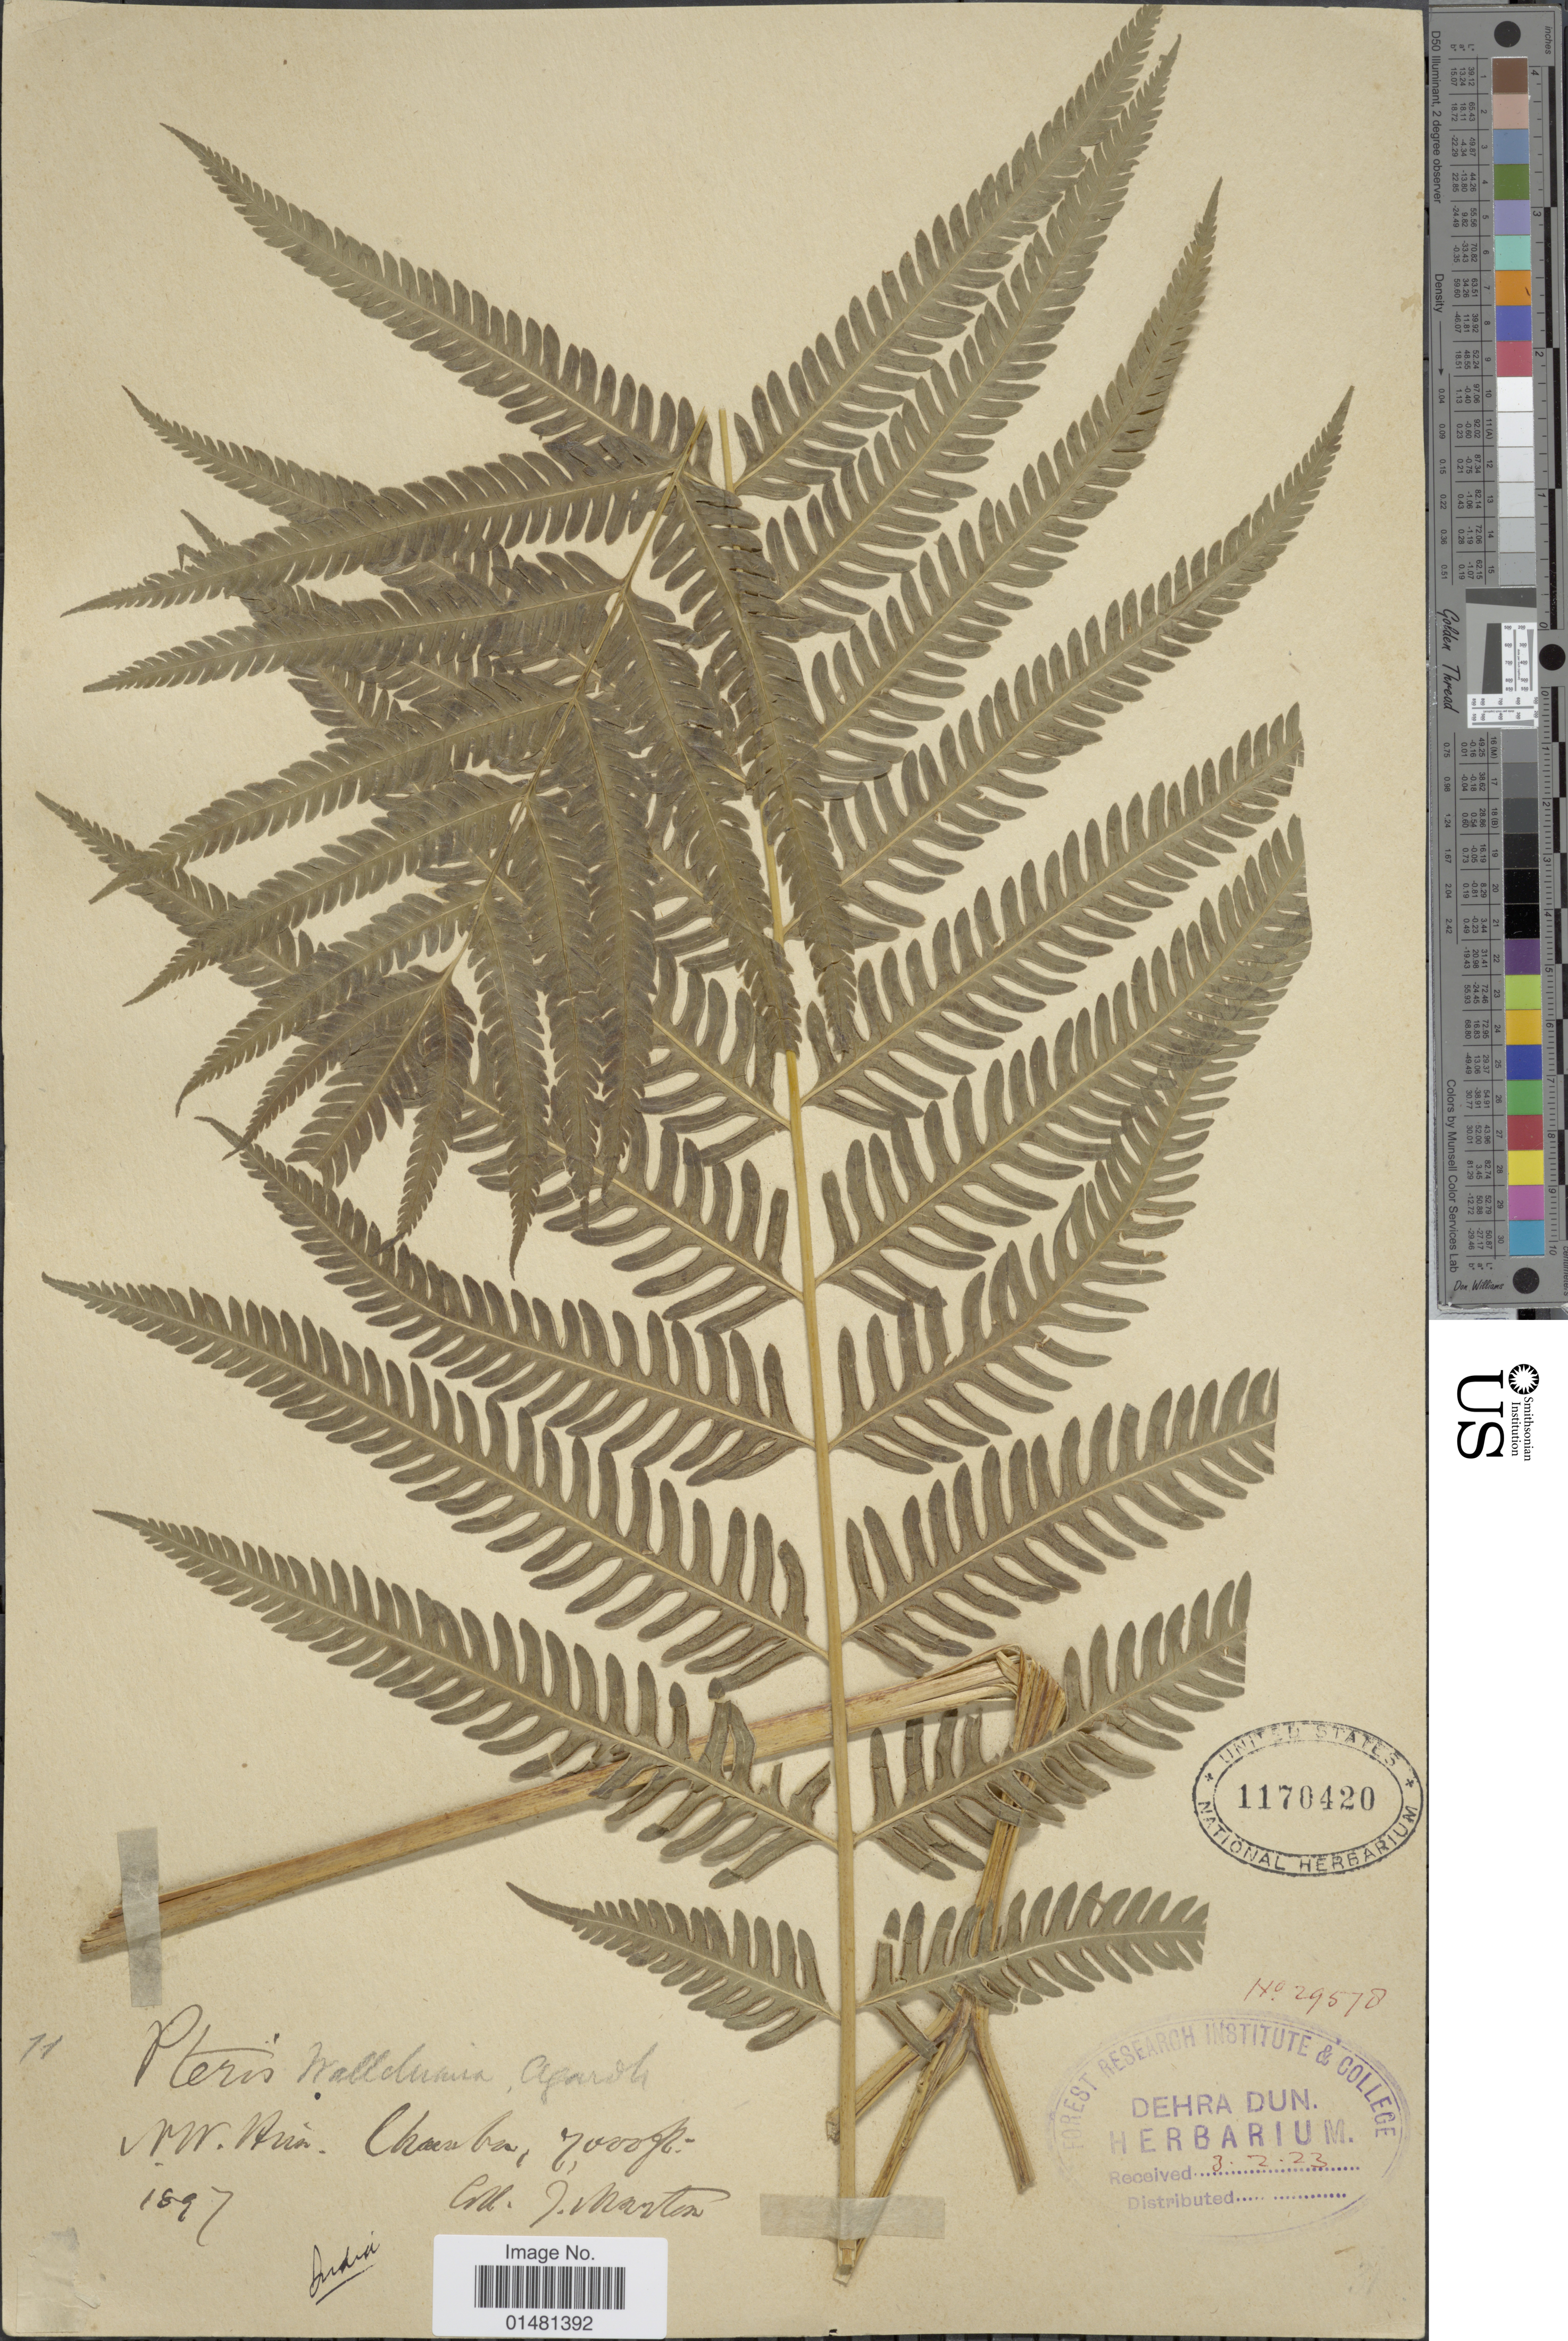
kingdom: Plantae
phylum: Tracheophyta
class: Polypodiopsida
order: Polypodiales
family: Pteridaceae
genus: Pteris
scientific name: Pteris wallichiana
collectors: J. Marten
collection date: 1897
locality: N.W. Hun Chamba [interpreted]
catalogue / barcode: US 1170420